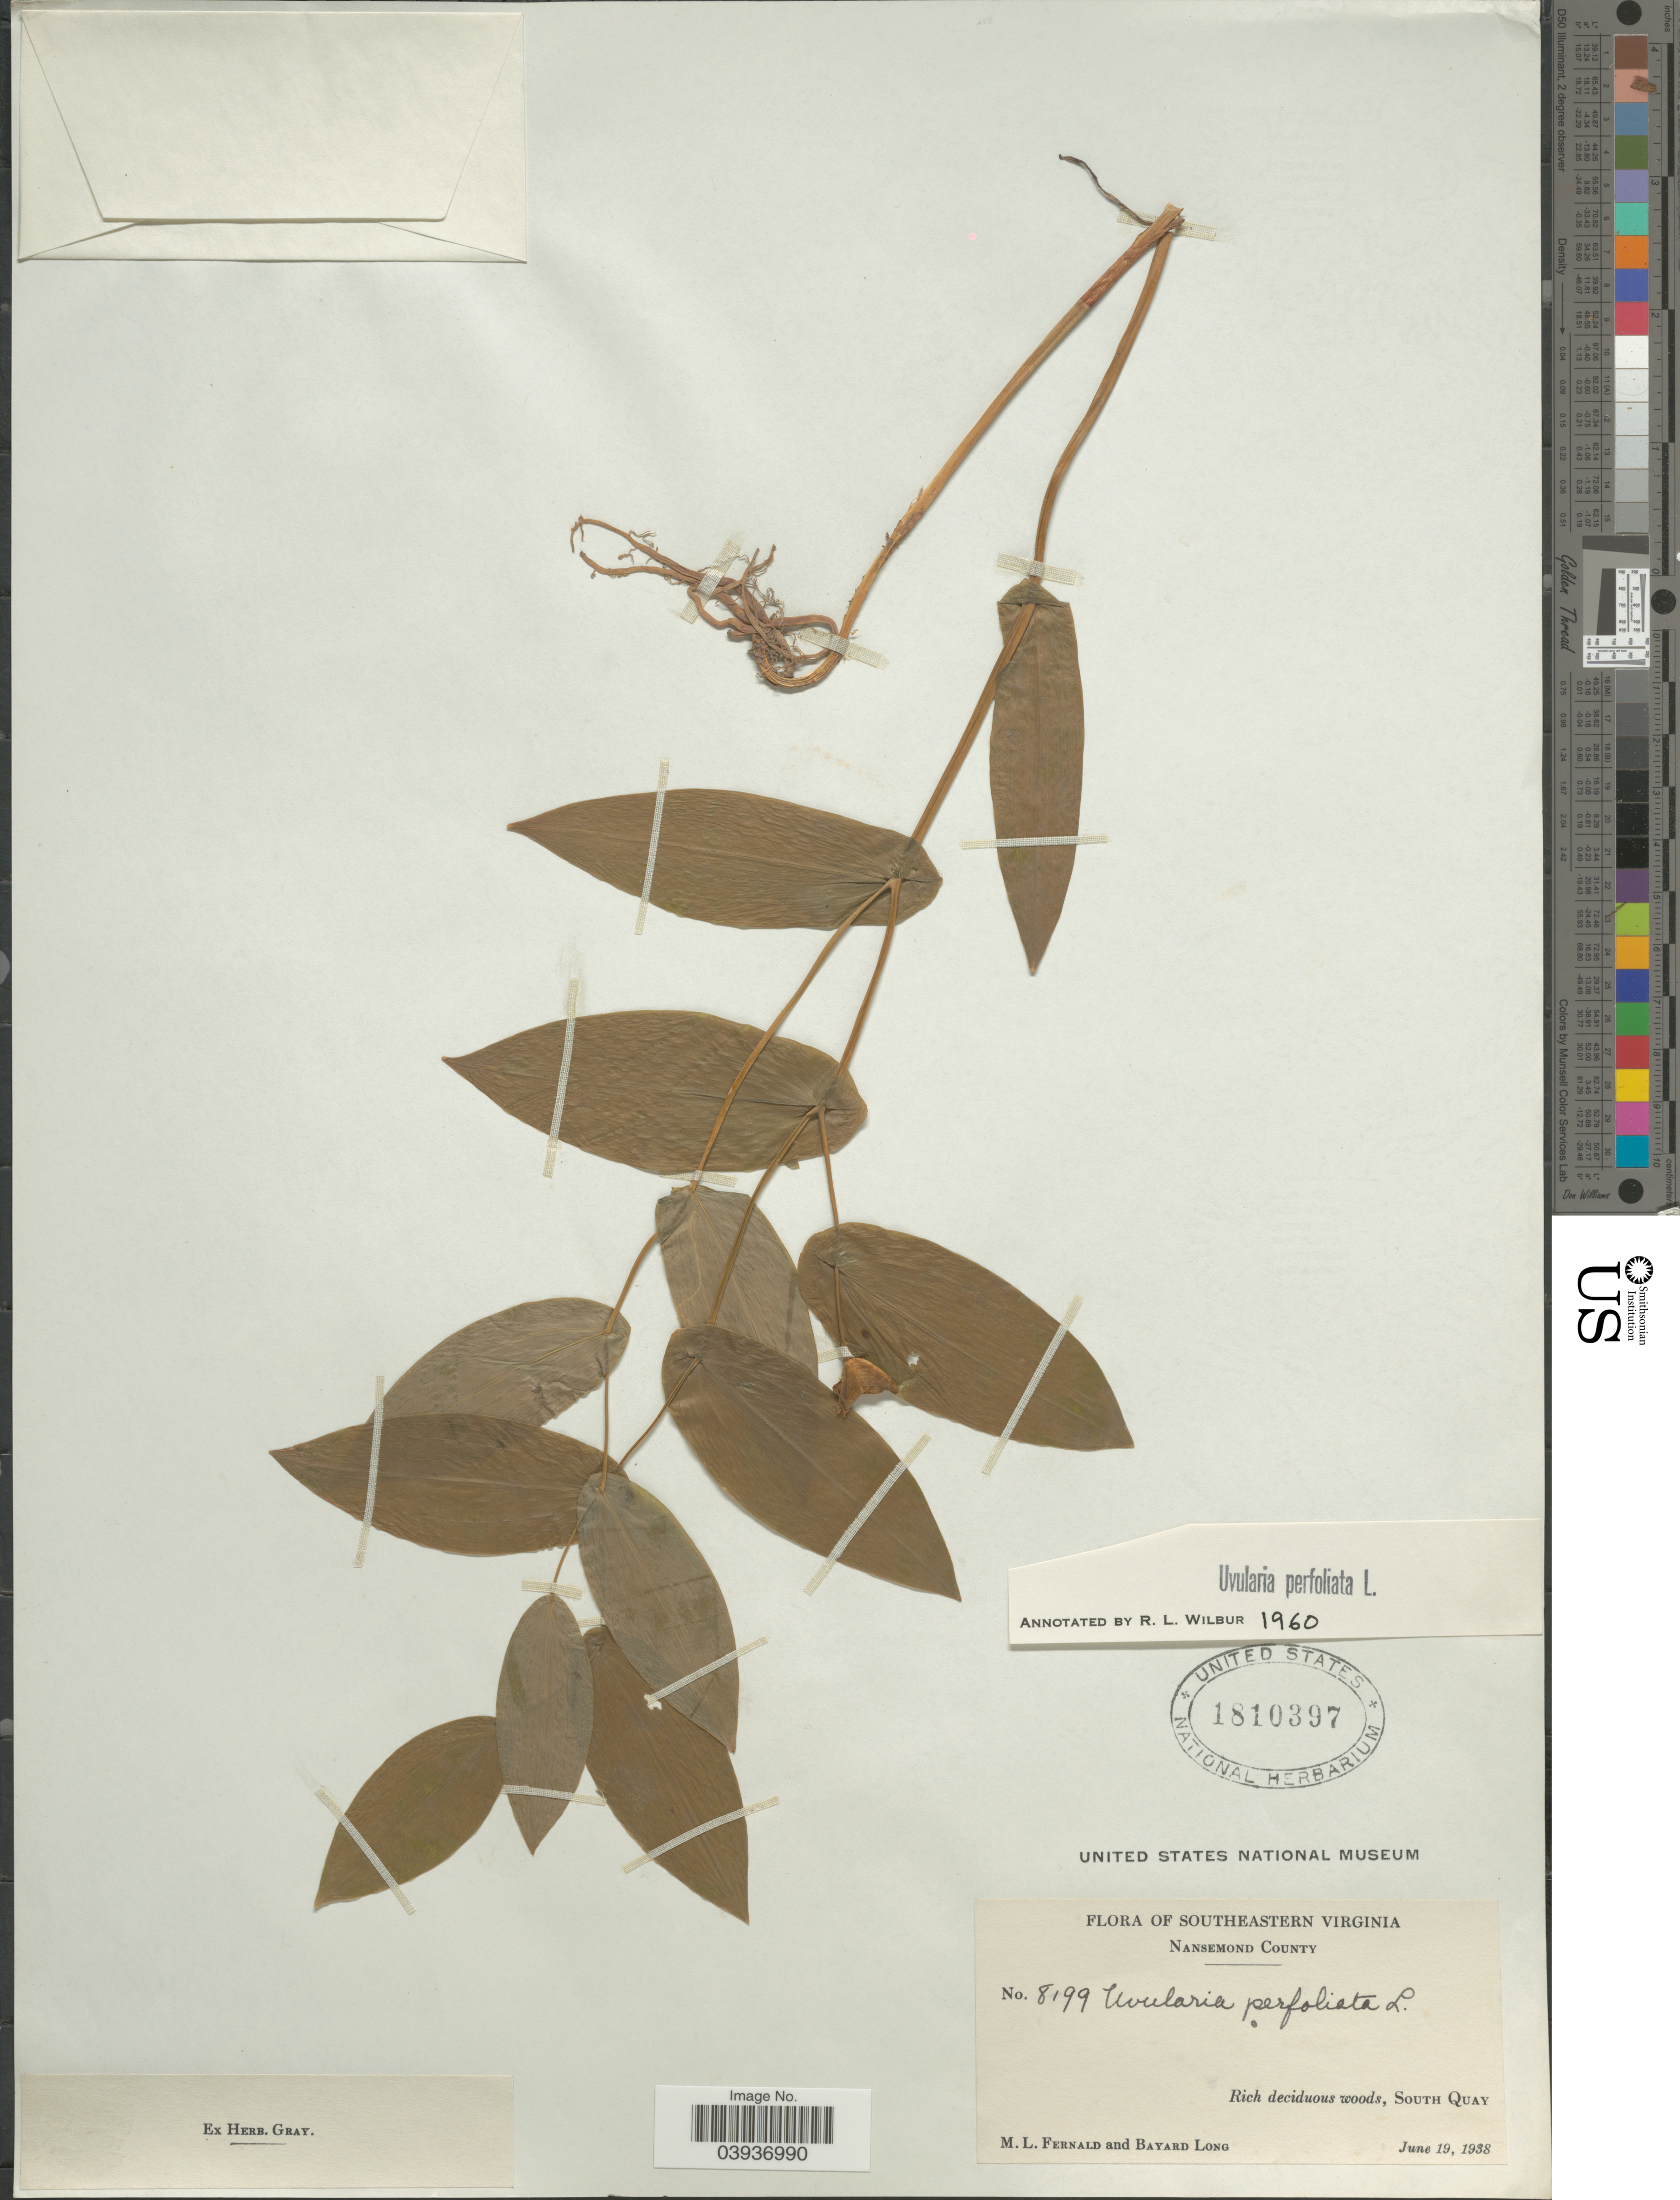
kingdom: Plantae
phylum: Tracheophyta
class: Liliopsida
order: Liliales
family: Colchicaceae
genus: Uvularia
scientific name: Uvularia perfoliata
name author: L.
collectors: M. L. Fernald & B. Long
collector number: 8199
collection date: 1938-06-19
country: United States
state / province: Virginia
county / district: City of Suffolk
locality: Southeastern Virginia. Nansemond County. Rich deciduous woods, South Quay.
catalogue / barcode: US 1810397